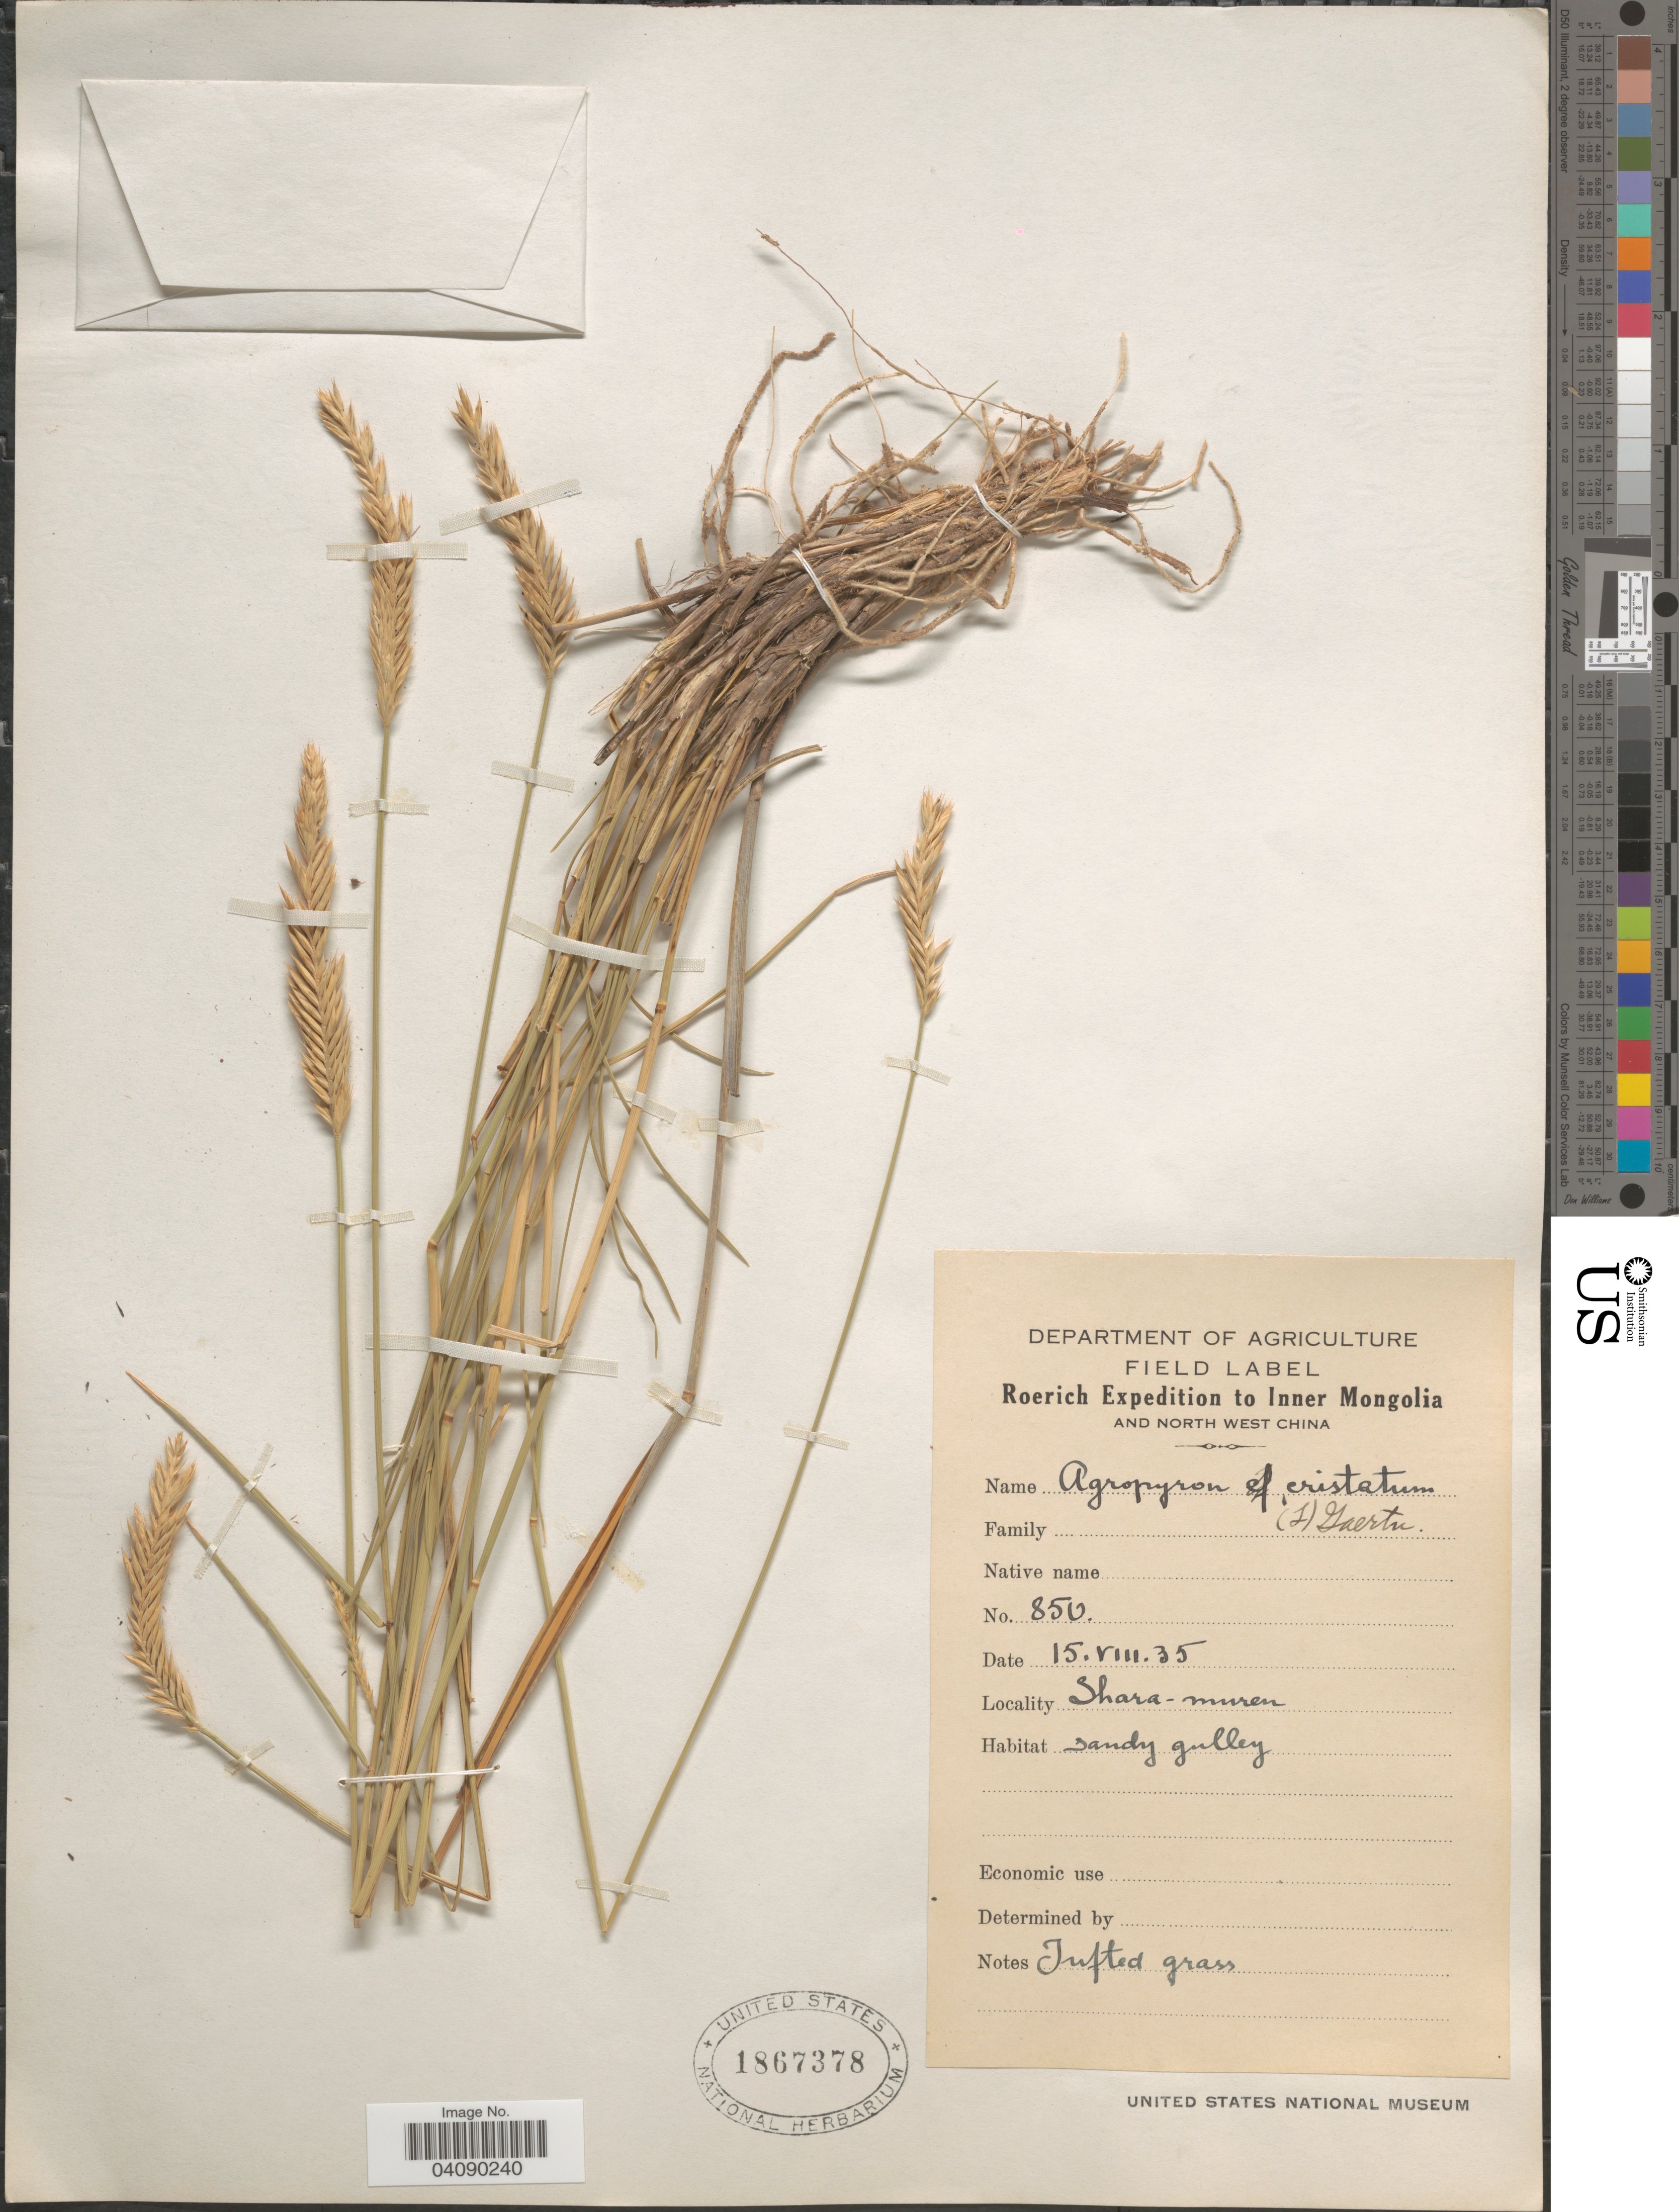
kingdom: Plantae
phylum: Tracheophyta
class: Liliopsida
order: Poales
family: Poaceae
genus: Agropyron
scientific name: Agropyron cristatum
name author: (L.) Gaertn.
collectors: Roerich Expedition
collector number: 850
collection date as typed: Transcribed d/m/y: 15/8/35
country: China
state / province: Nei Monggol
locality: To Inner Mongolia and North West China. Shara-muren. Sandy gulley.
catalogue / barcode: US 1867378